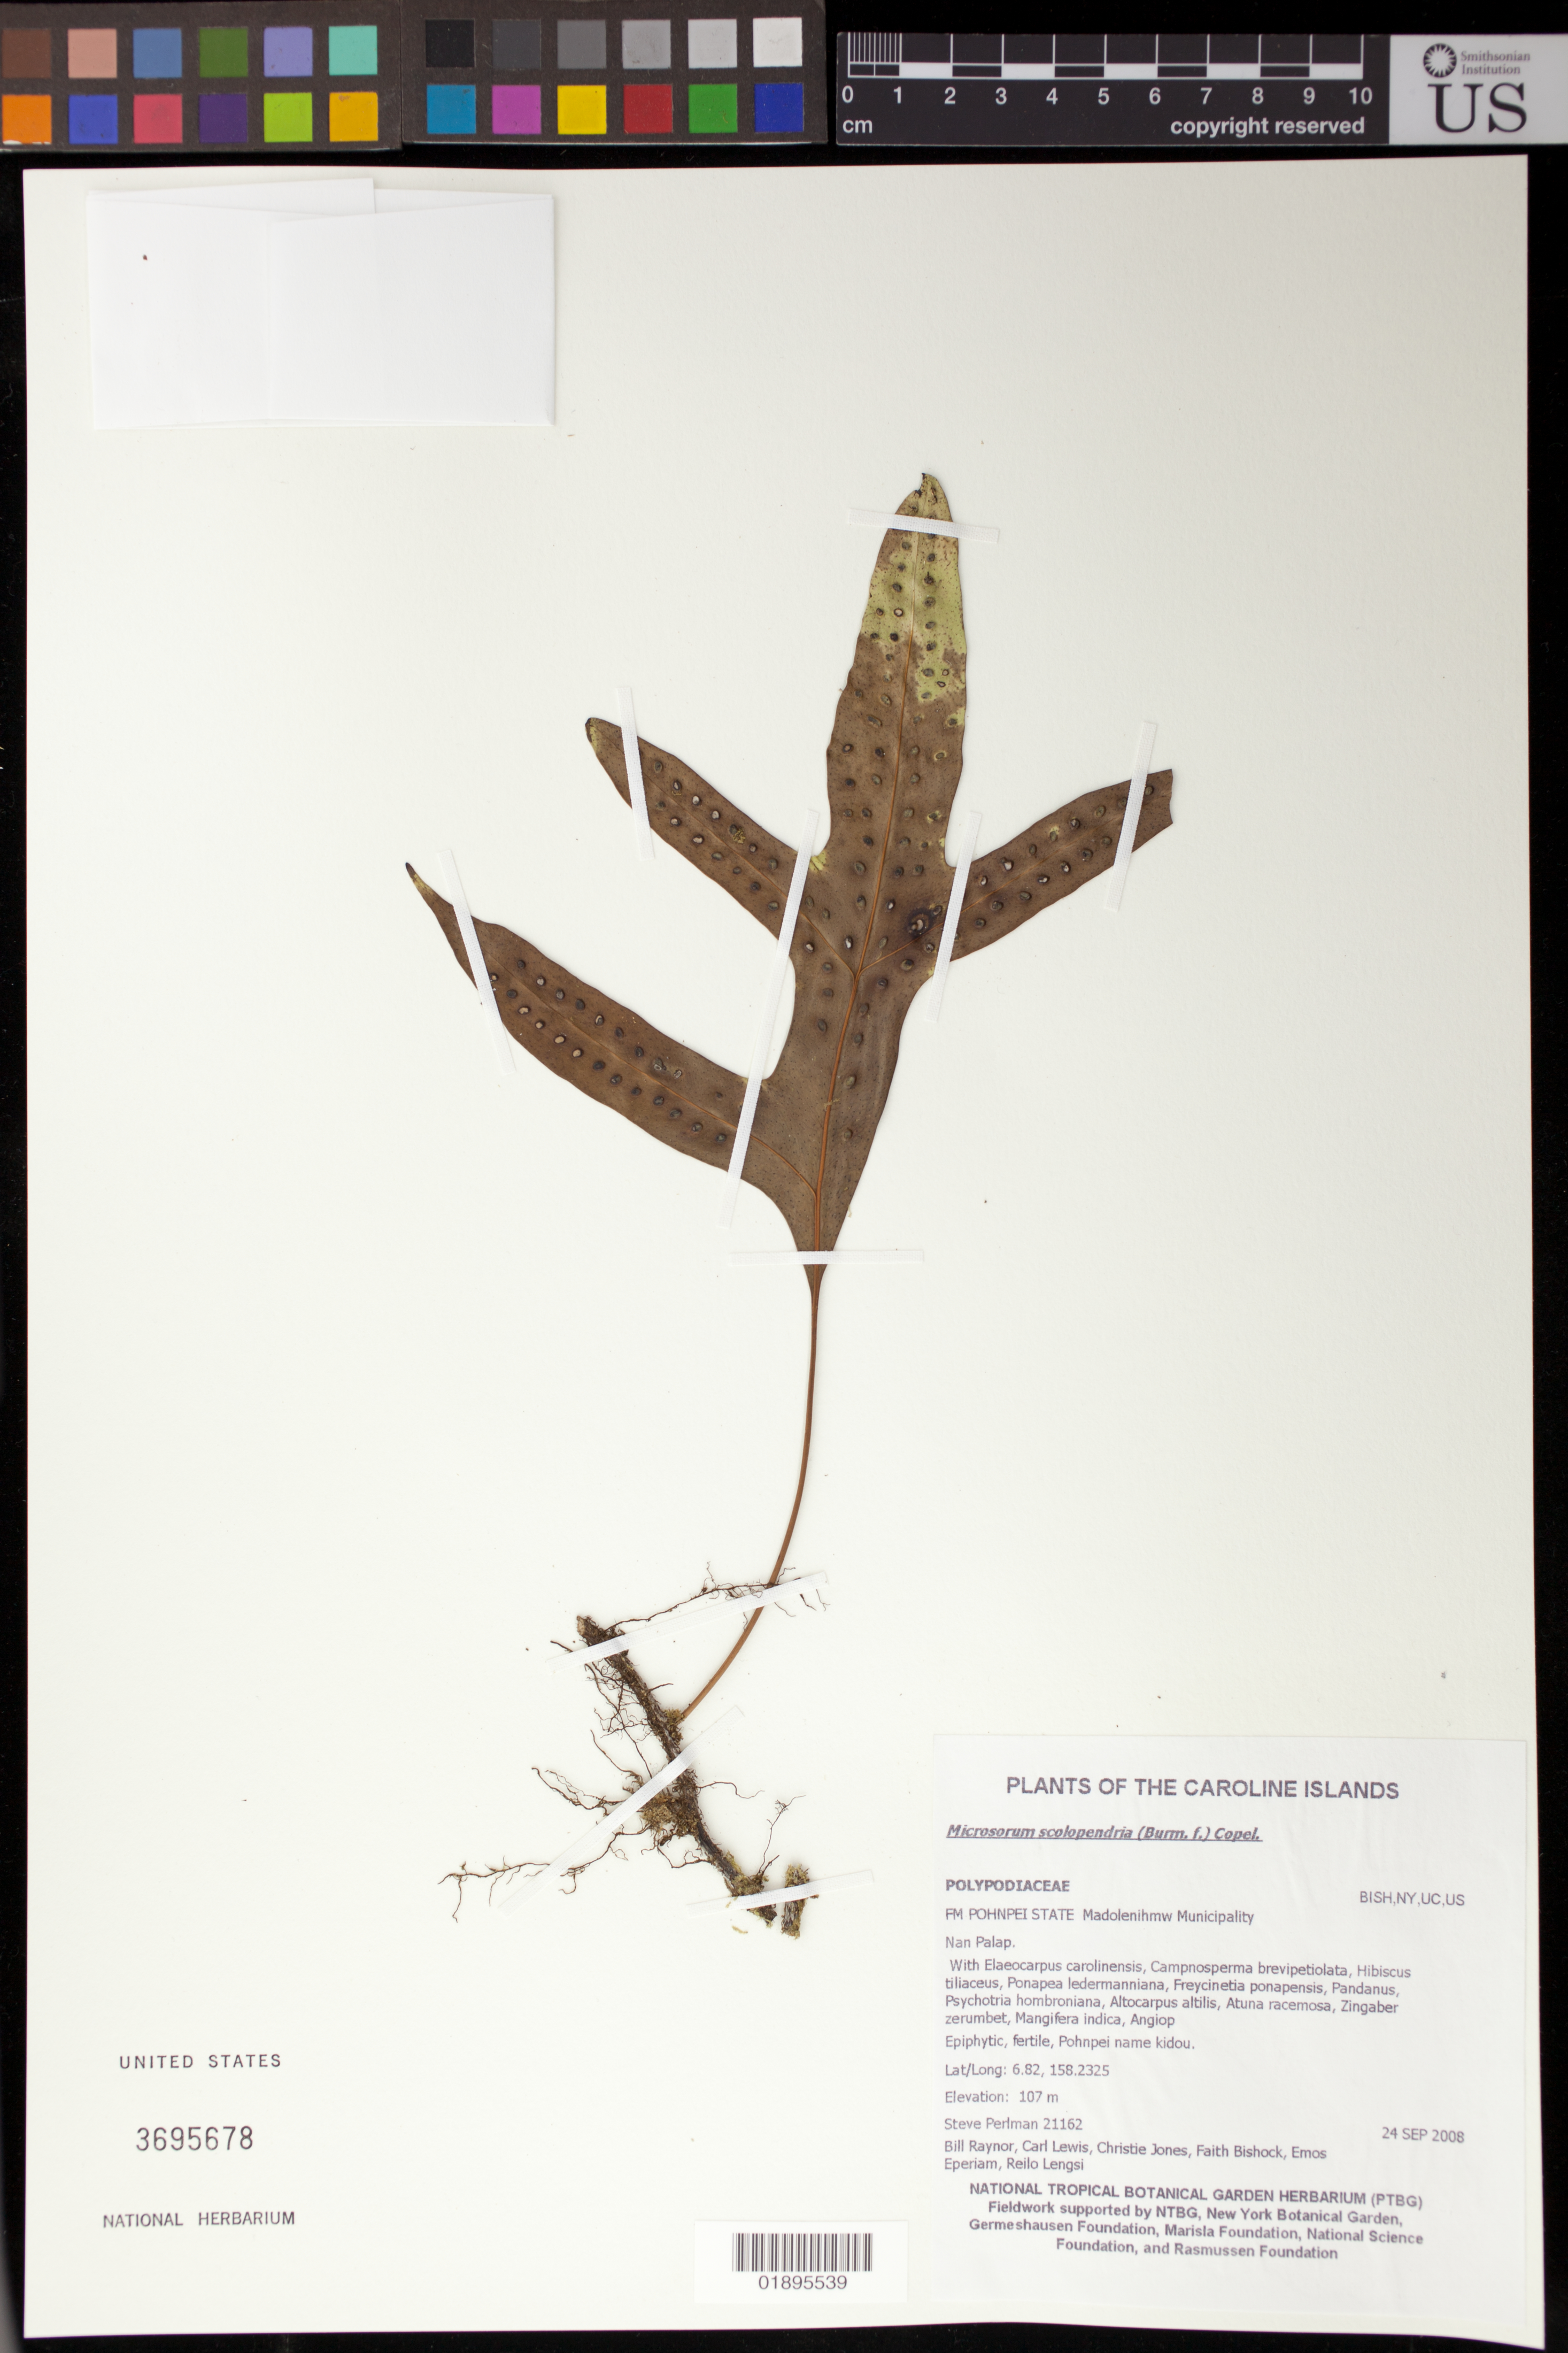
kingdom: Plantae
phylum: Tracheophyta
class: Polypodiopsida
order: Polypodiales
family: Polypodiaceae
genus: Microsorum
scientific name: Microsorum scolopendria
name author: (Burm. f.) Copel.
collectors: S. P. Perlman, C. Lewis, C. Jones, F. Bishock & P. Eperiam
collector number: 21162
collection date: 2008-09-24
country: Micronesia, Federated States of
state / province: Pohnpei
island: Pohnpei [Ponape]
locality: Madolenihmw Municipality Nan Palap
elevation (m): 107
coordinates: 6.9205555555, 158.2047222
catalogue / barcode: US 3695678